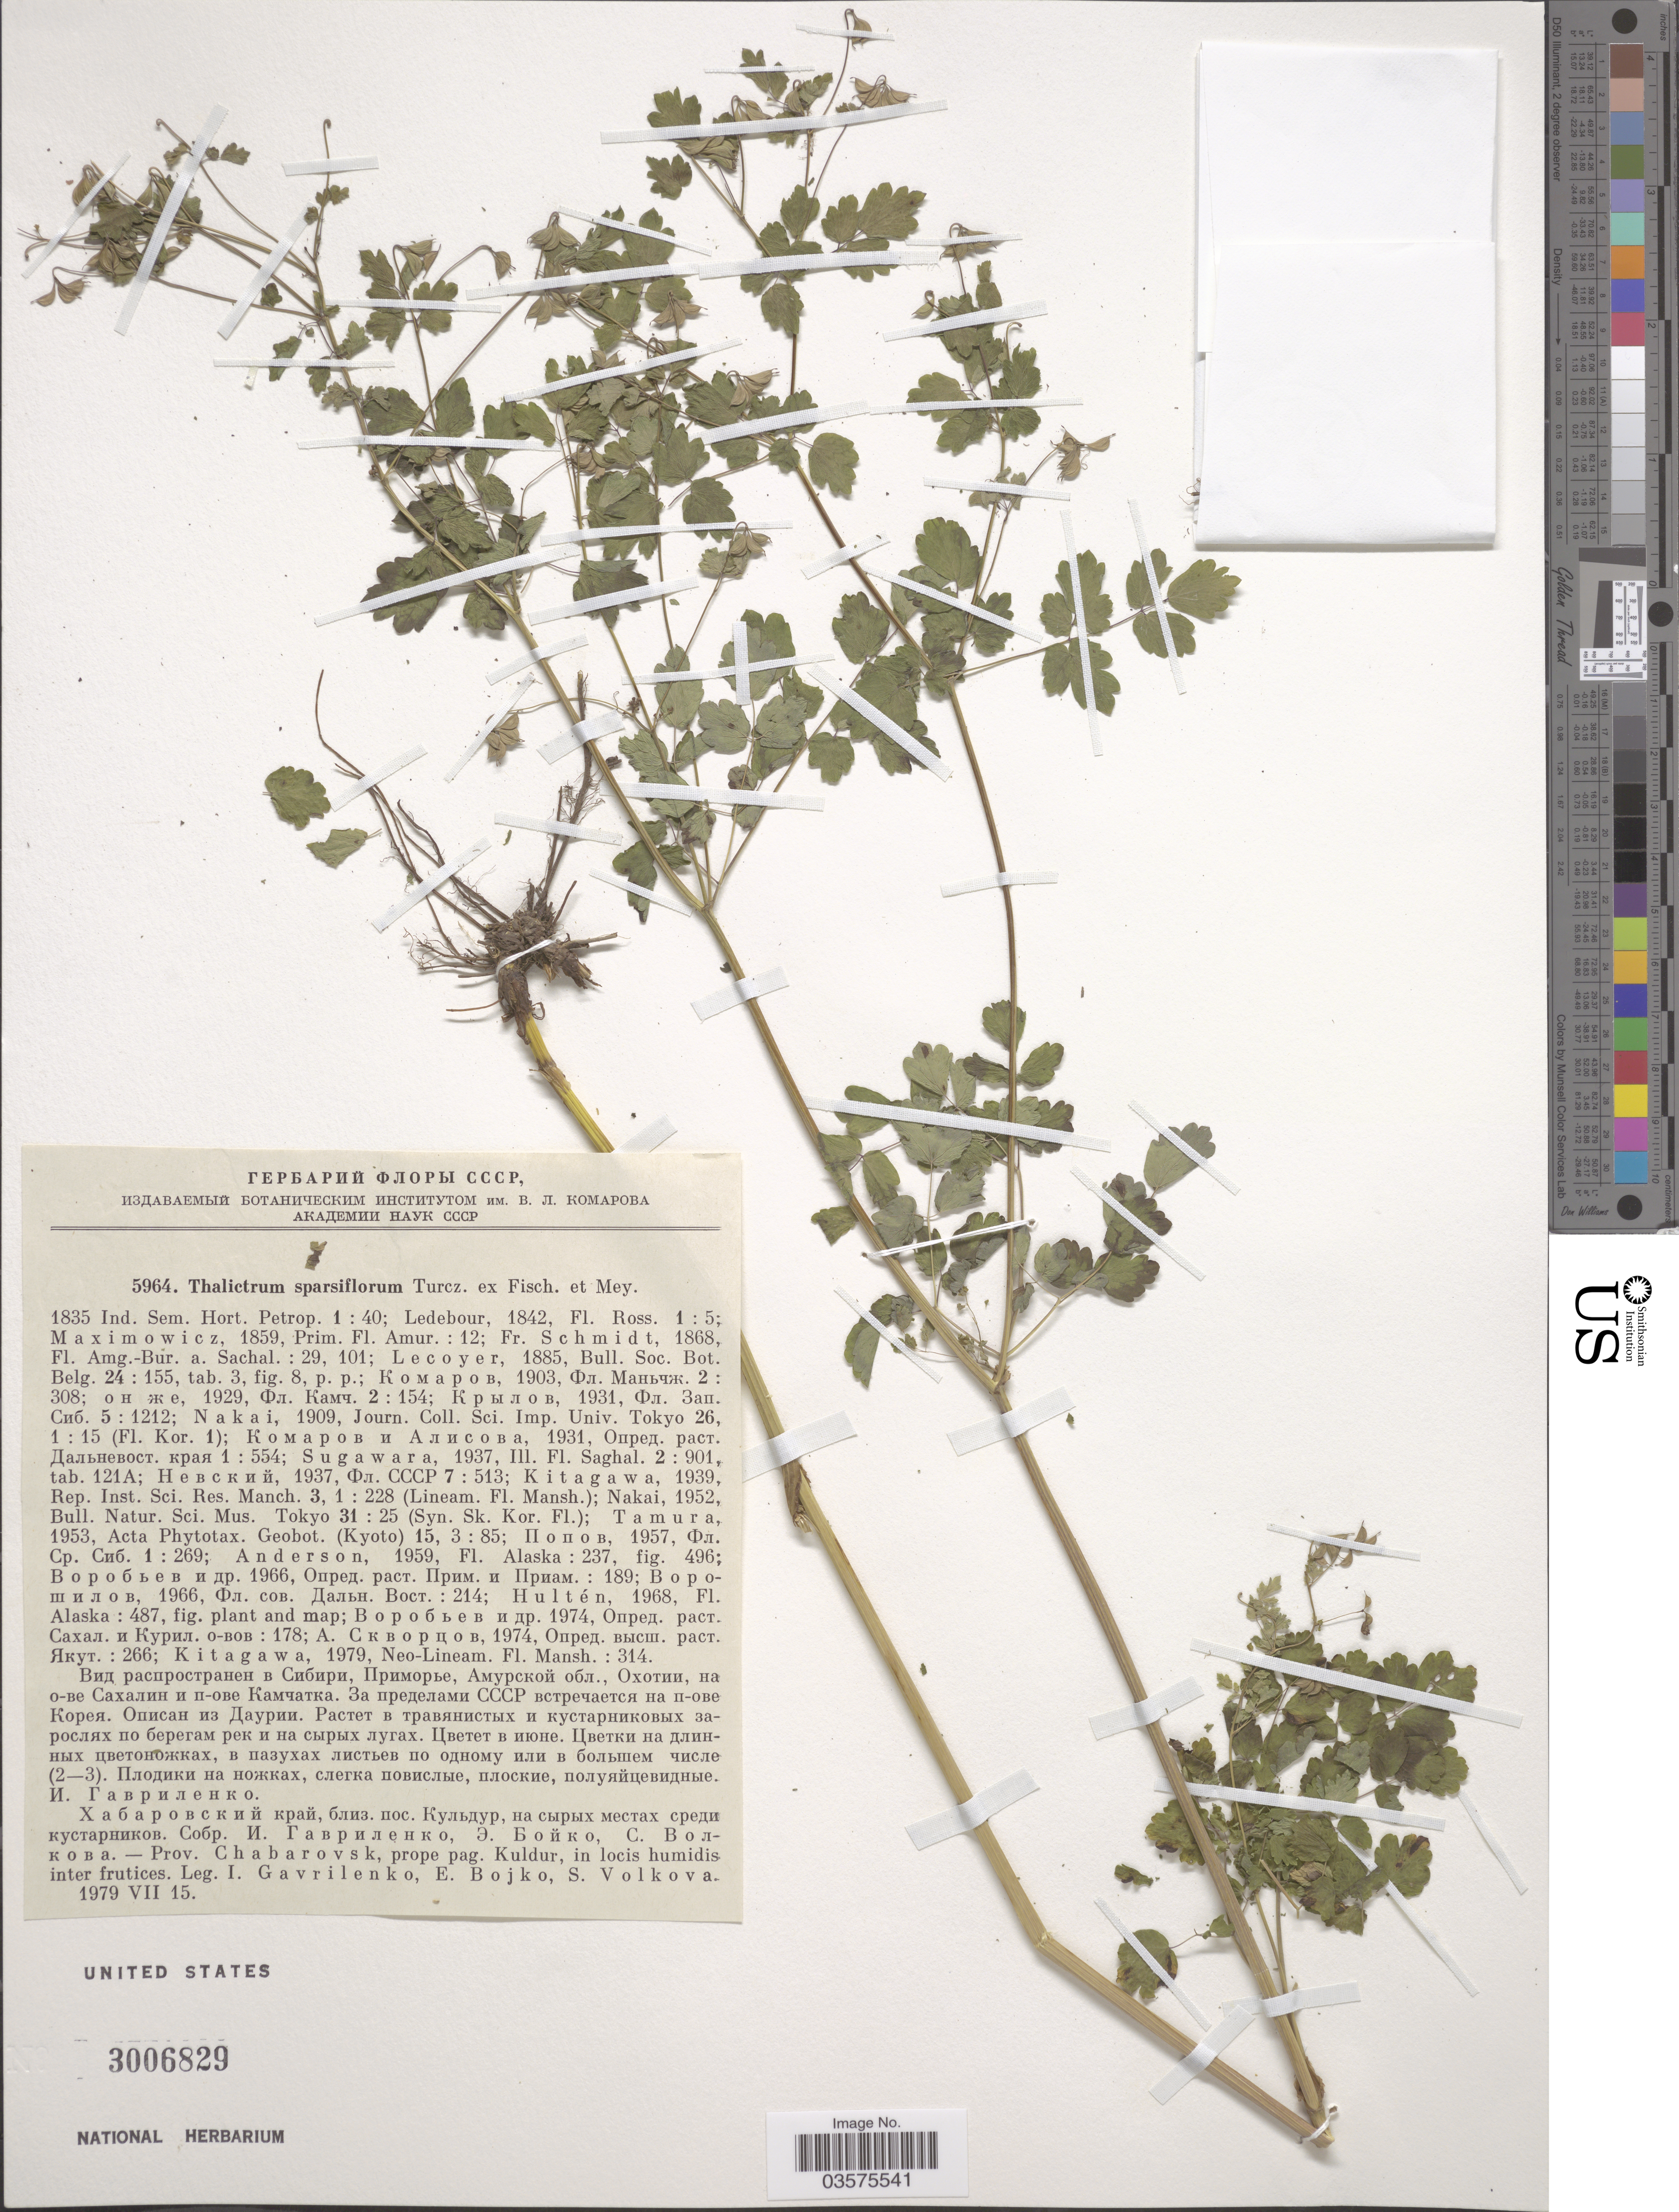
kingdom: Plantae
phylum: Tracheophyta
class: Magnoliopsida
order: Ranunculales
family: Ranunculaceae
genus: Thalictrum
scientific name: Thalictrum sparsiflorum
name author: Turcz. ex Fisch. & C.A. Mey.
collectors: I. Gavrilenko, E. Bojko & S. Volkova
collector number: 5964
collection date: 1979-07-15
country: Russian Federation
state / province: Khabarovsk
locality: Prov. Chabarovsk, prope pag. Kuldur.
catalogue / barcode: US 3006829